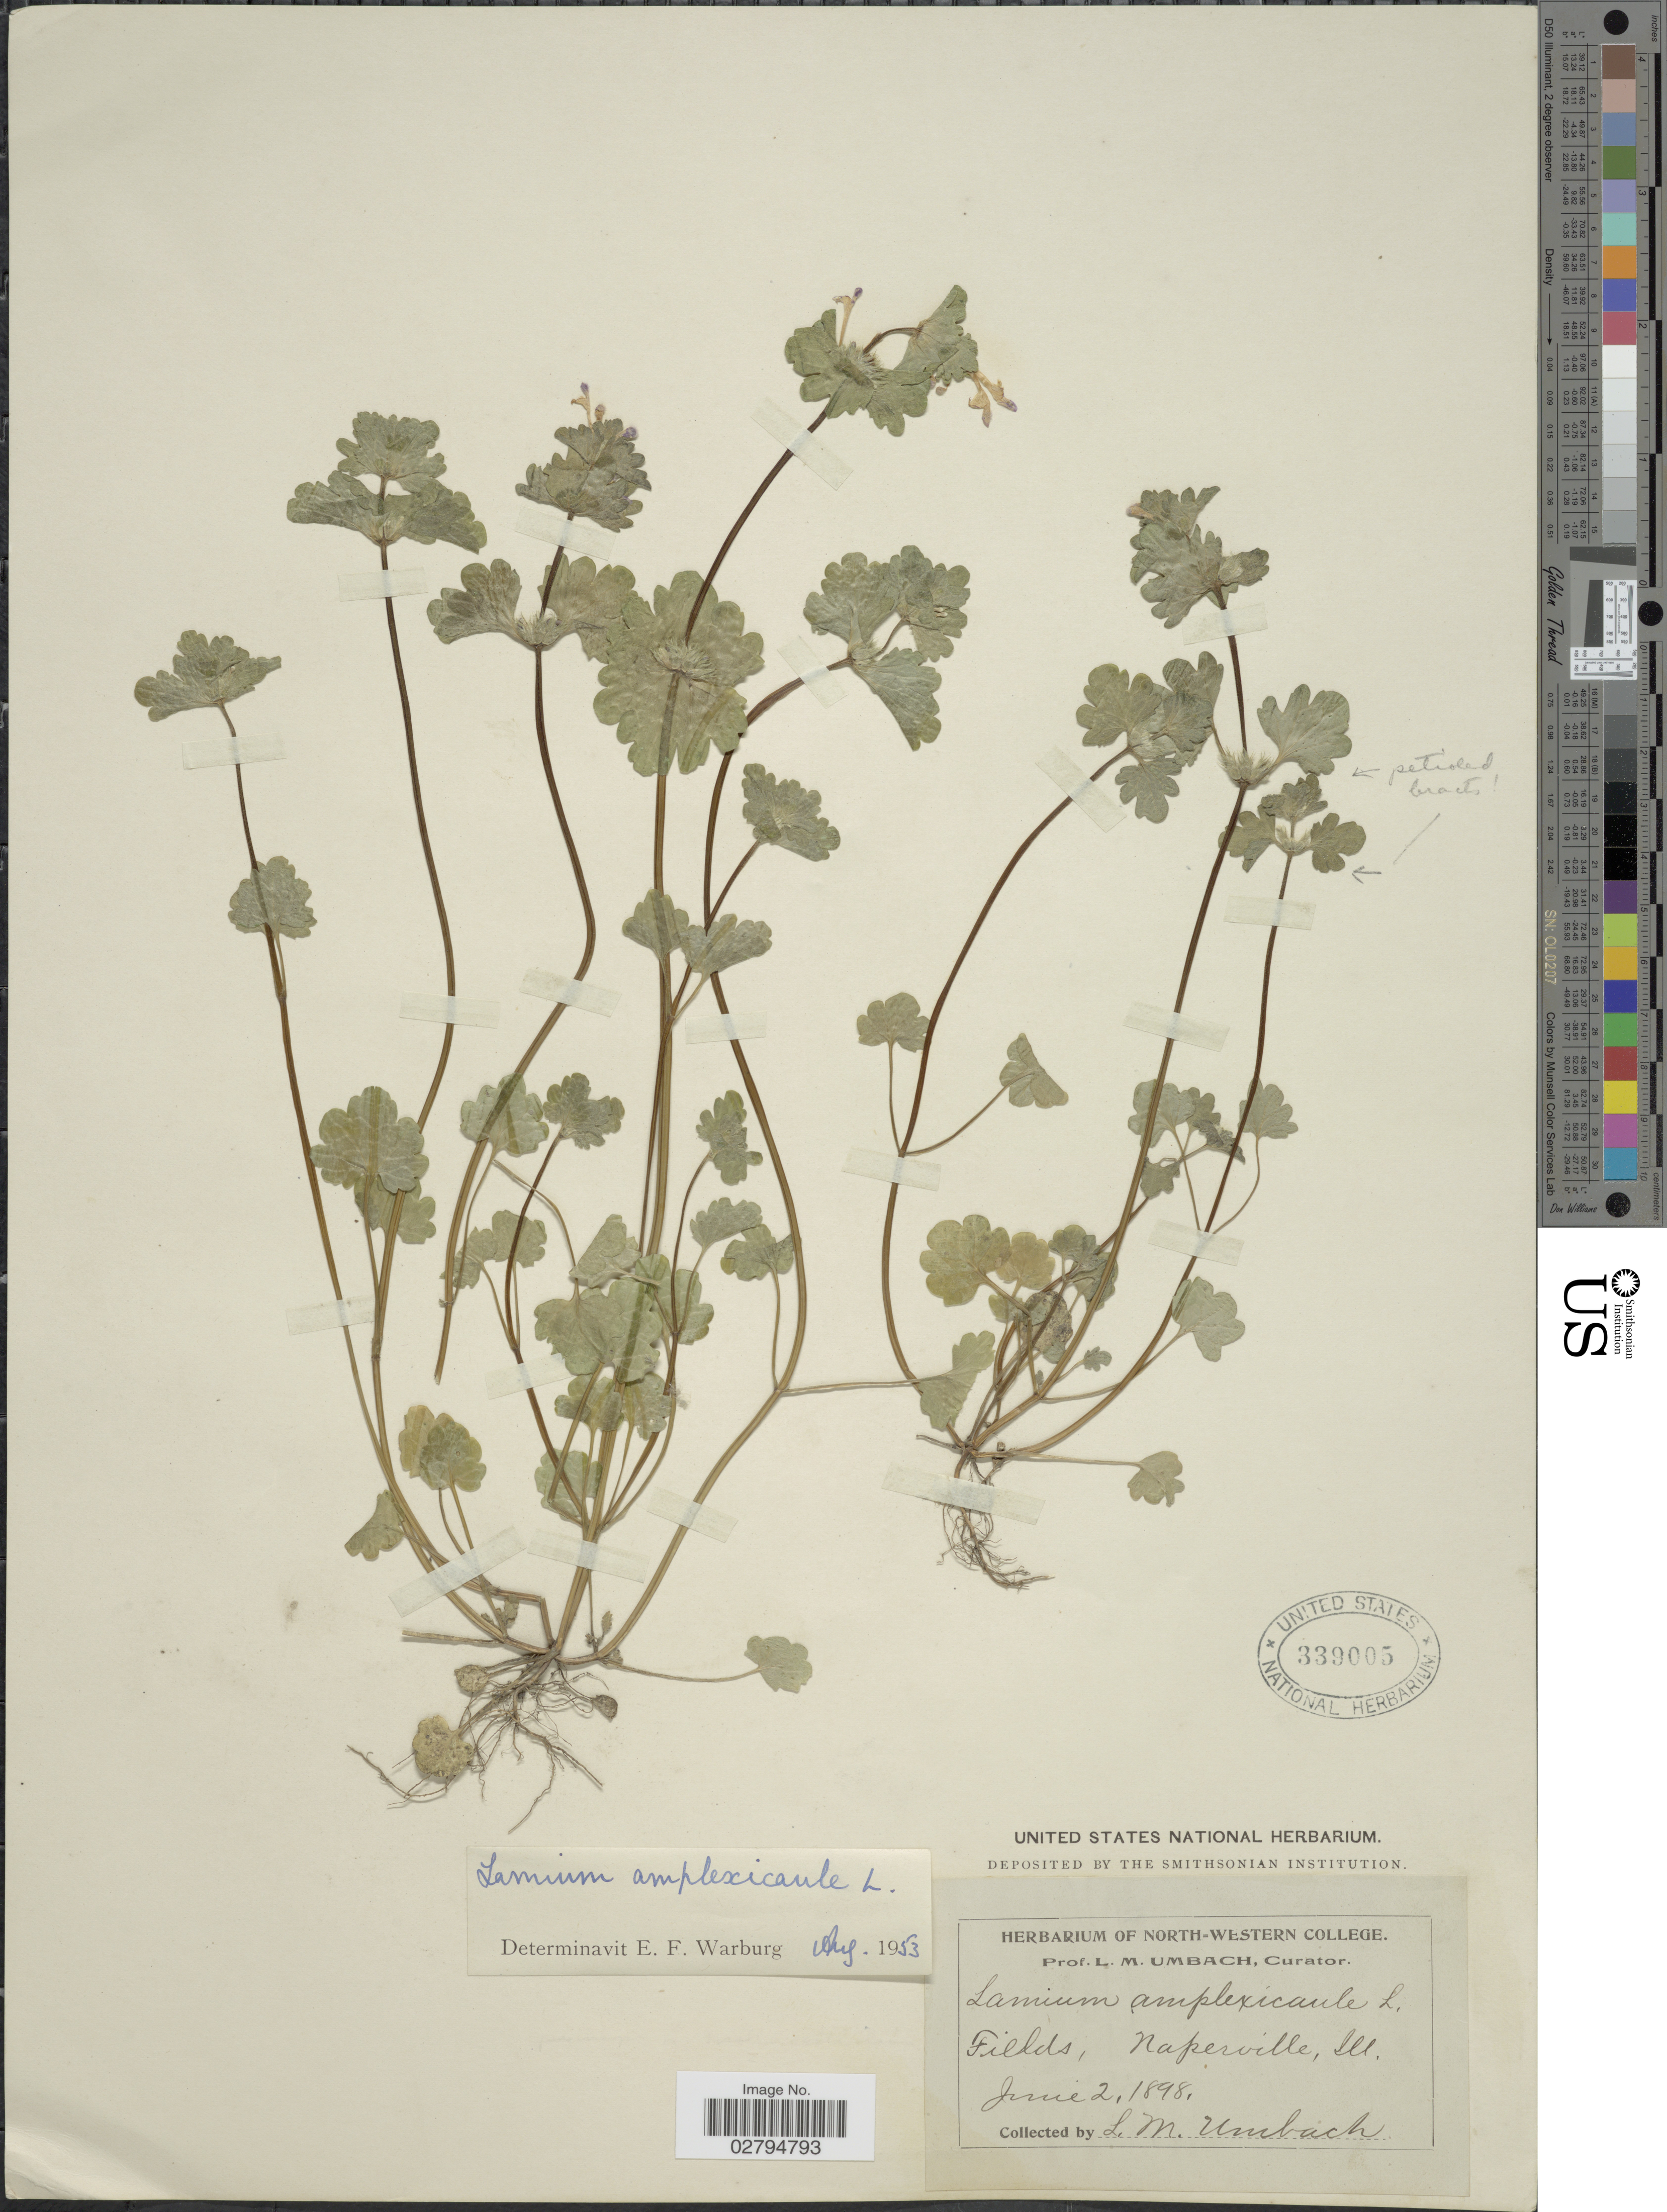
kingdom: Plantae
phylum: Tracheophyta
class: Magnoliopsida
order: Lamiales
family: Lamiaceae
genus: Lamium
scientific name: Lamium amplexicaule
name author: L.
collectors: L. M. Umbach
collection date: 1898-06-02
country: United States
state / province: Illinois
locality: Fields, Naperville.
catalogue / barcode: US 339005